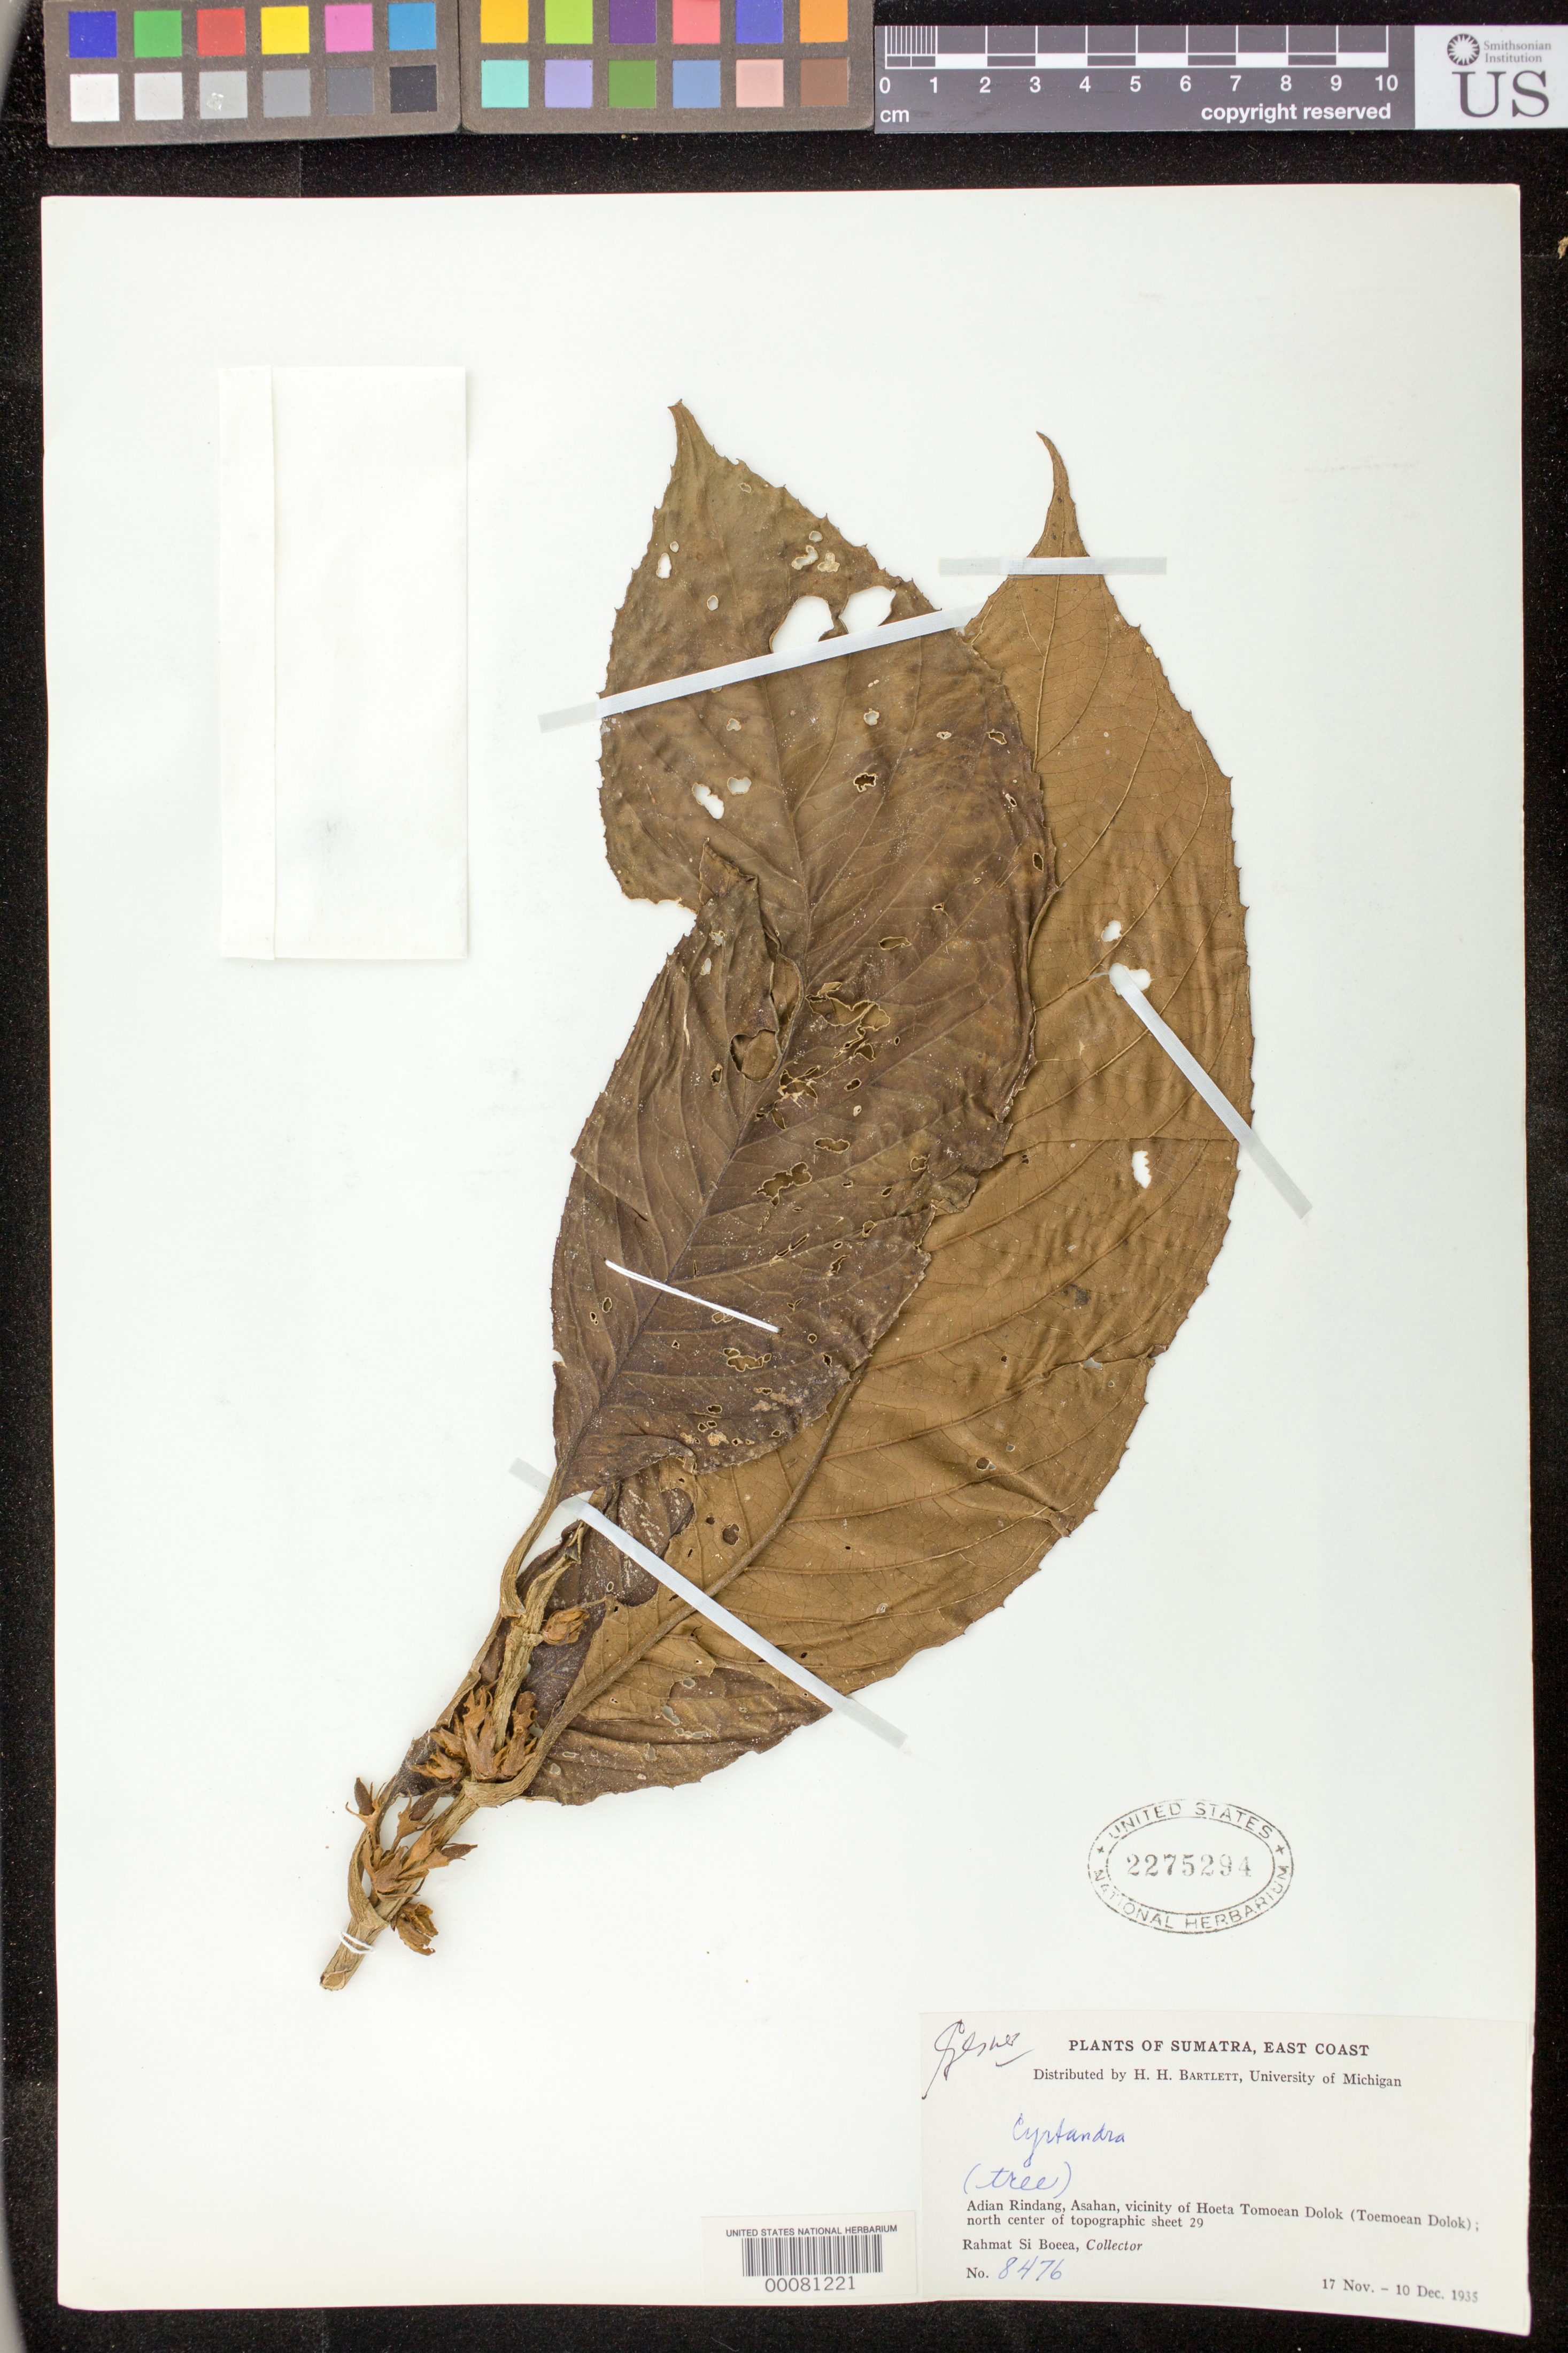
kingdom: Plantae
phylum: Tracheophyta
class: Magnoliopsida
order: Lamiales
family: Gesneriaceae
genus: Cyrtandra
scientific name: Cyrtandra sp.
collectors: Rahmat Si Boeea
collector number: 8476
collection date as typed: Nov-Dec 1935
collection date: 1935-11/1935-12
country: Indonesia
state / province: Sumatra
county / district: Sumatera Utara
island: Sumatra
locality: East coast, adian rindang, asahan, vicinity of hoeta tomoean dolok (toemoean dolok), n center of topographic sheet 29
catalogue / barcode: US 2275294